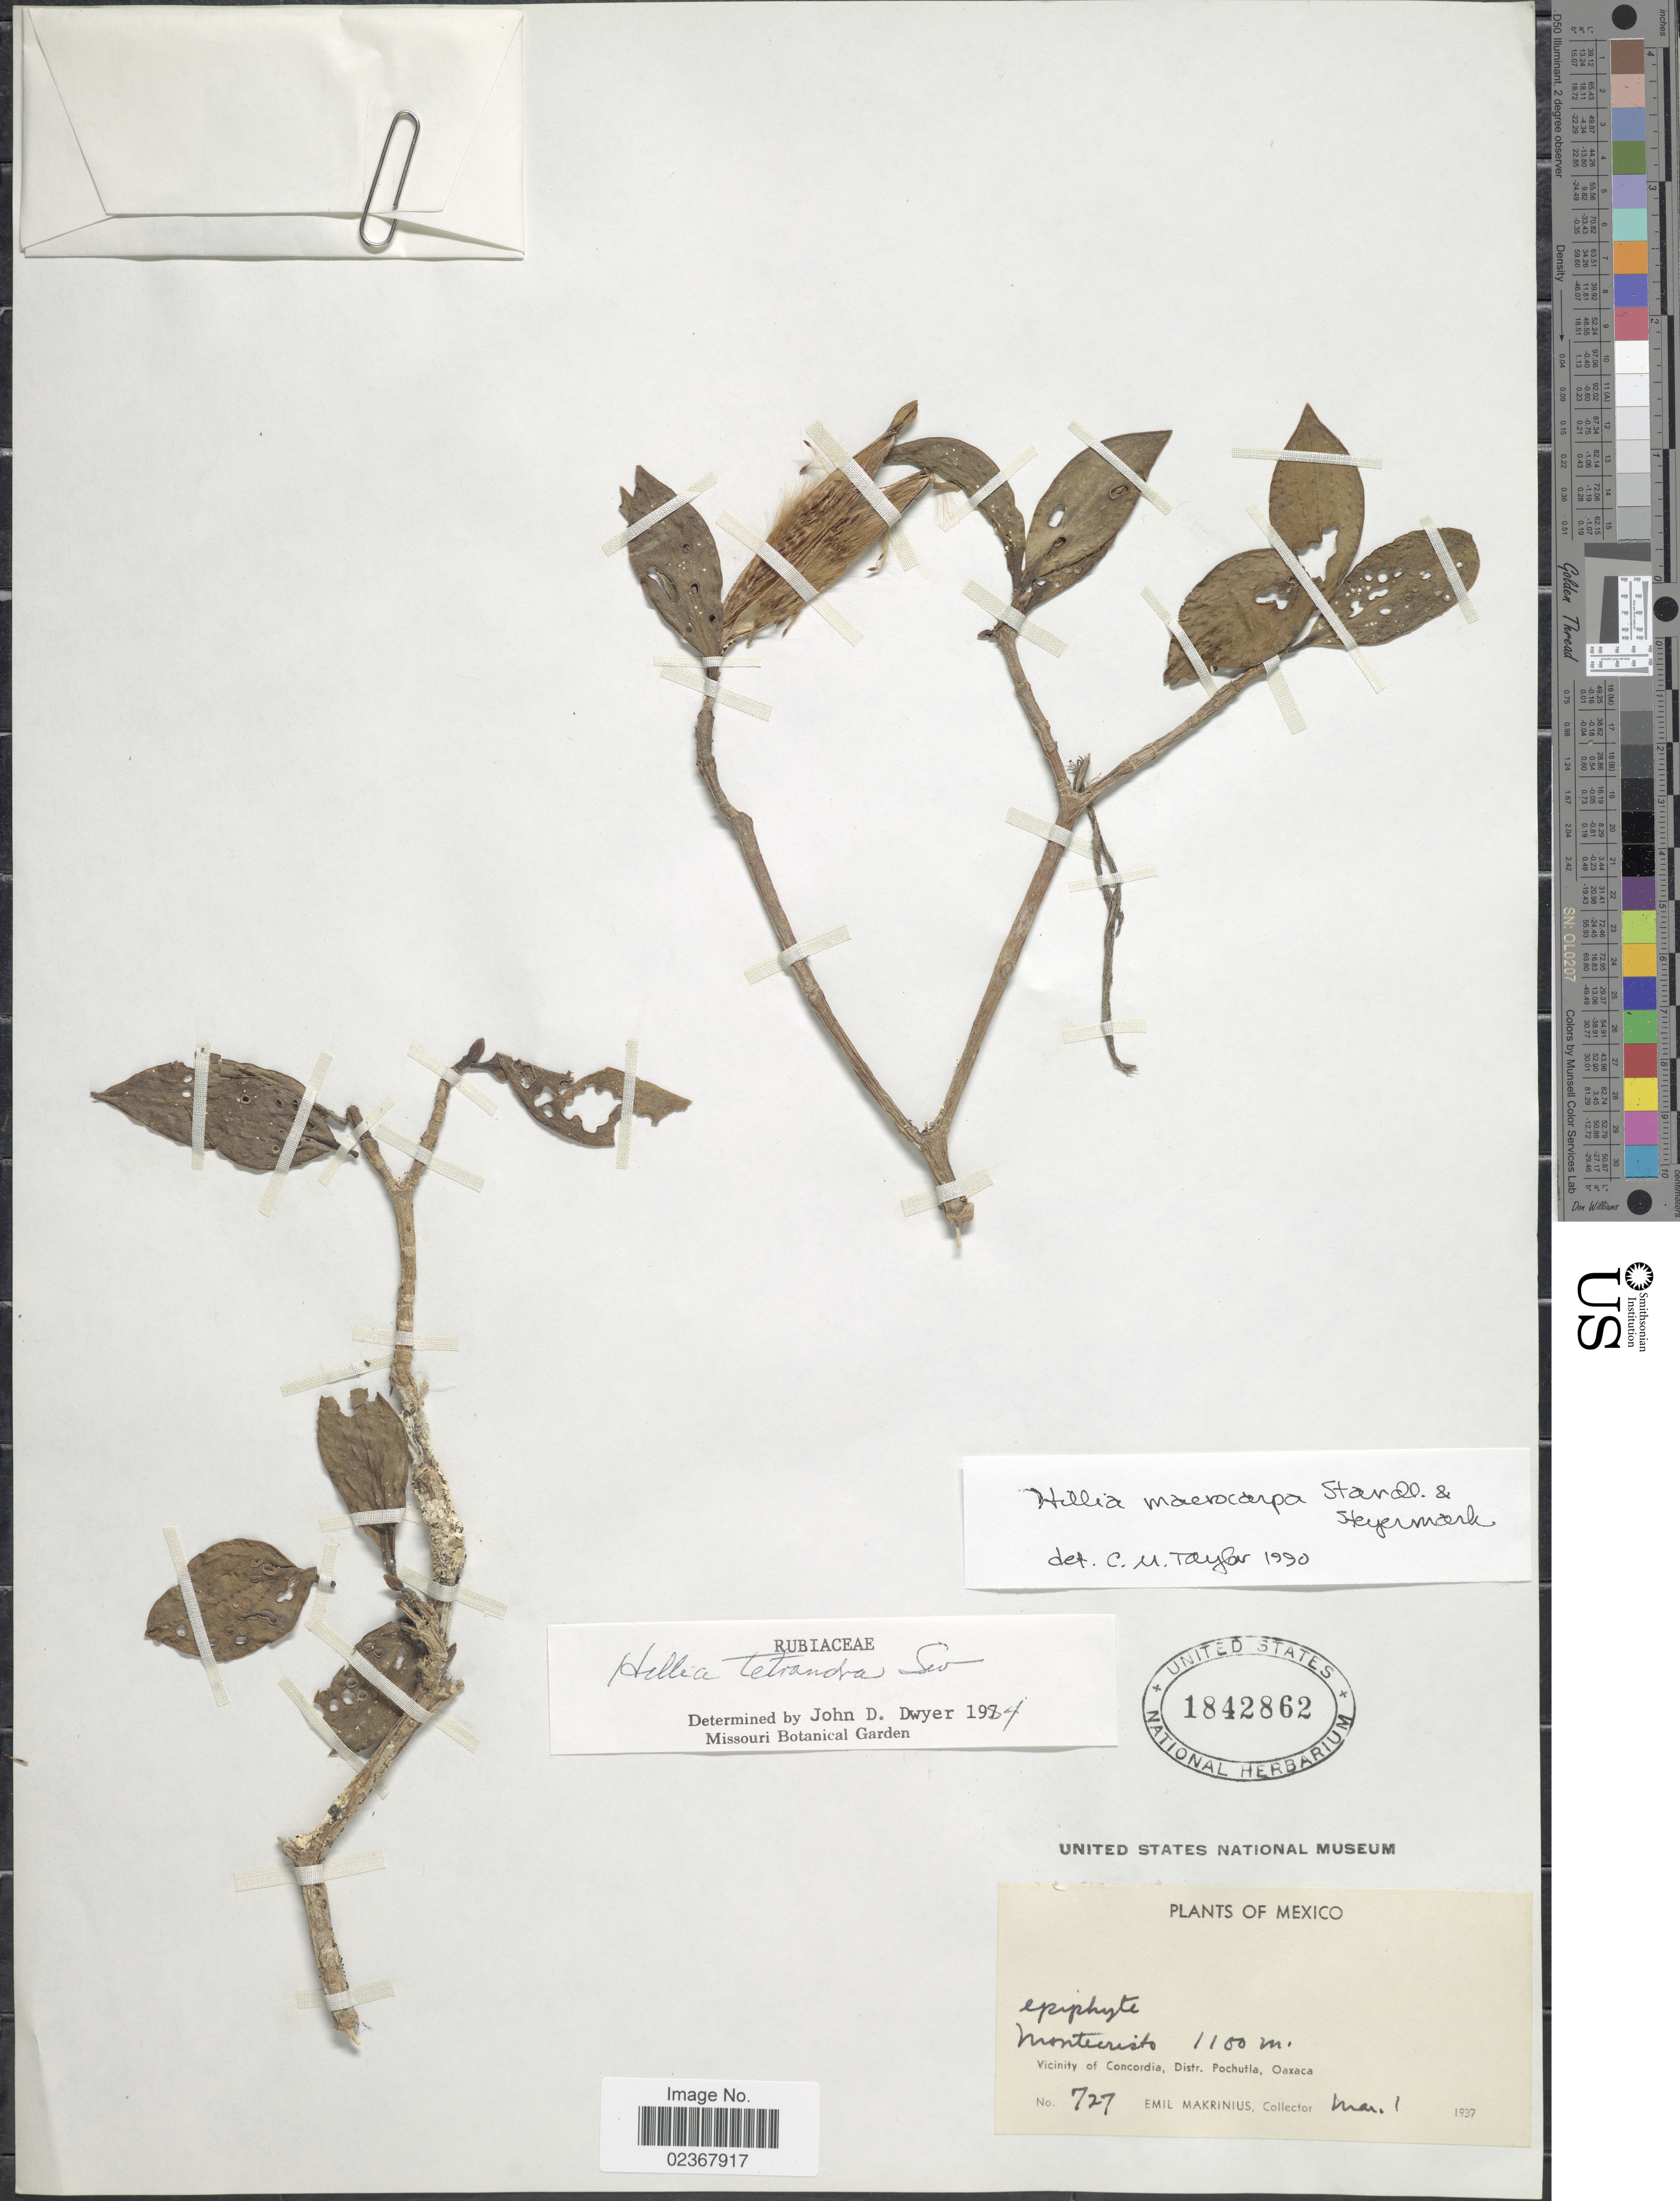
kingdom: Plantae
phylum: Tracheophyta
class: Magnoliopsida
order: Gentianales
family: Rubiaceae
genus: Hillia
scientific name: Hillia tetrandra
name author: Sw.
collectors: E. Makrinius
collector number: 727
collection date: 1937-03-01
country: Mexico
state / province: Oaxaca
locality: Montecristo. Vicinity of Concordia, Distr. Pochutla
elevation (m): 1100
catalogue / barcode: US 1842862